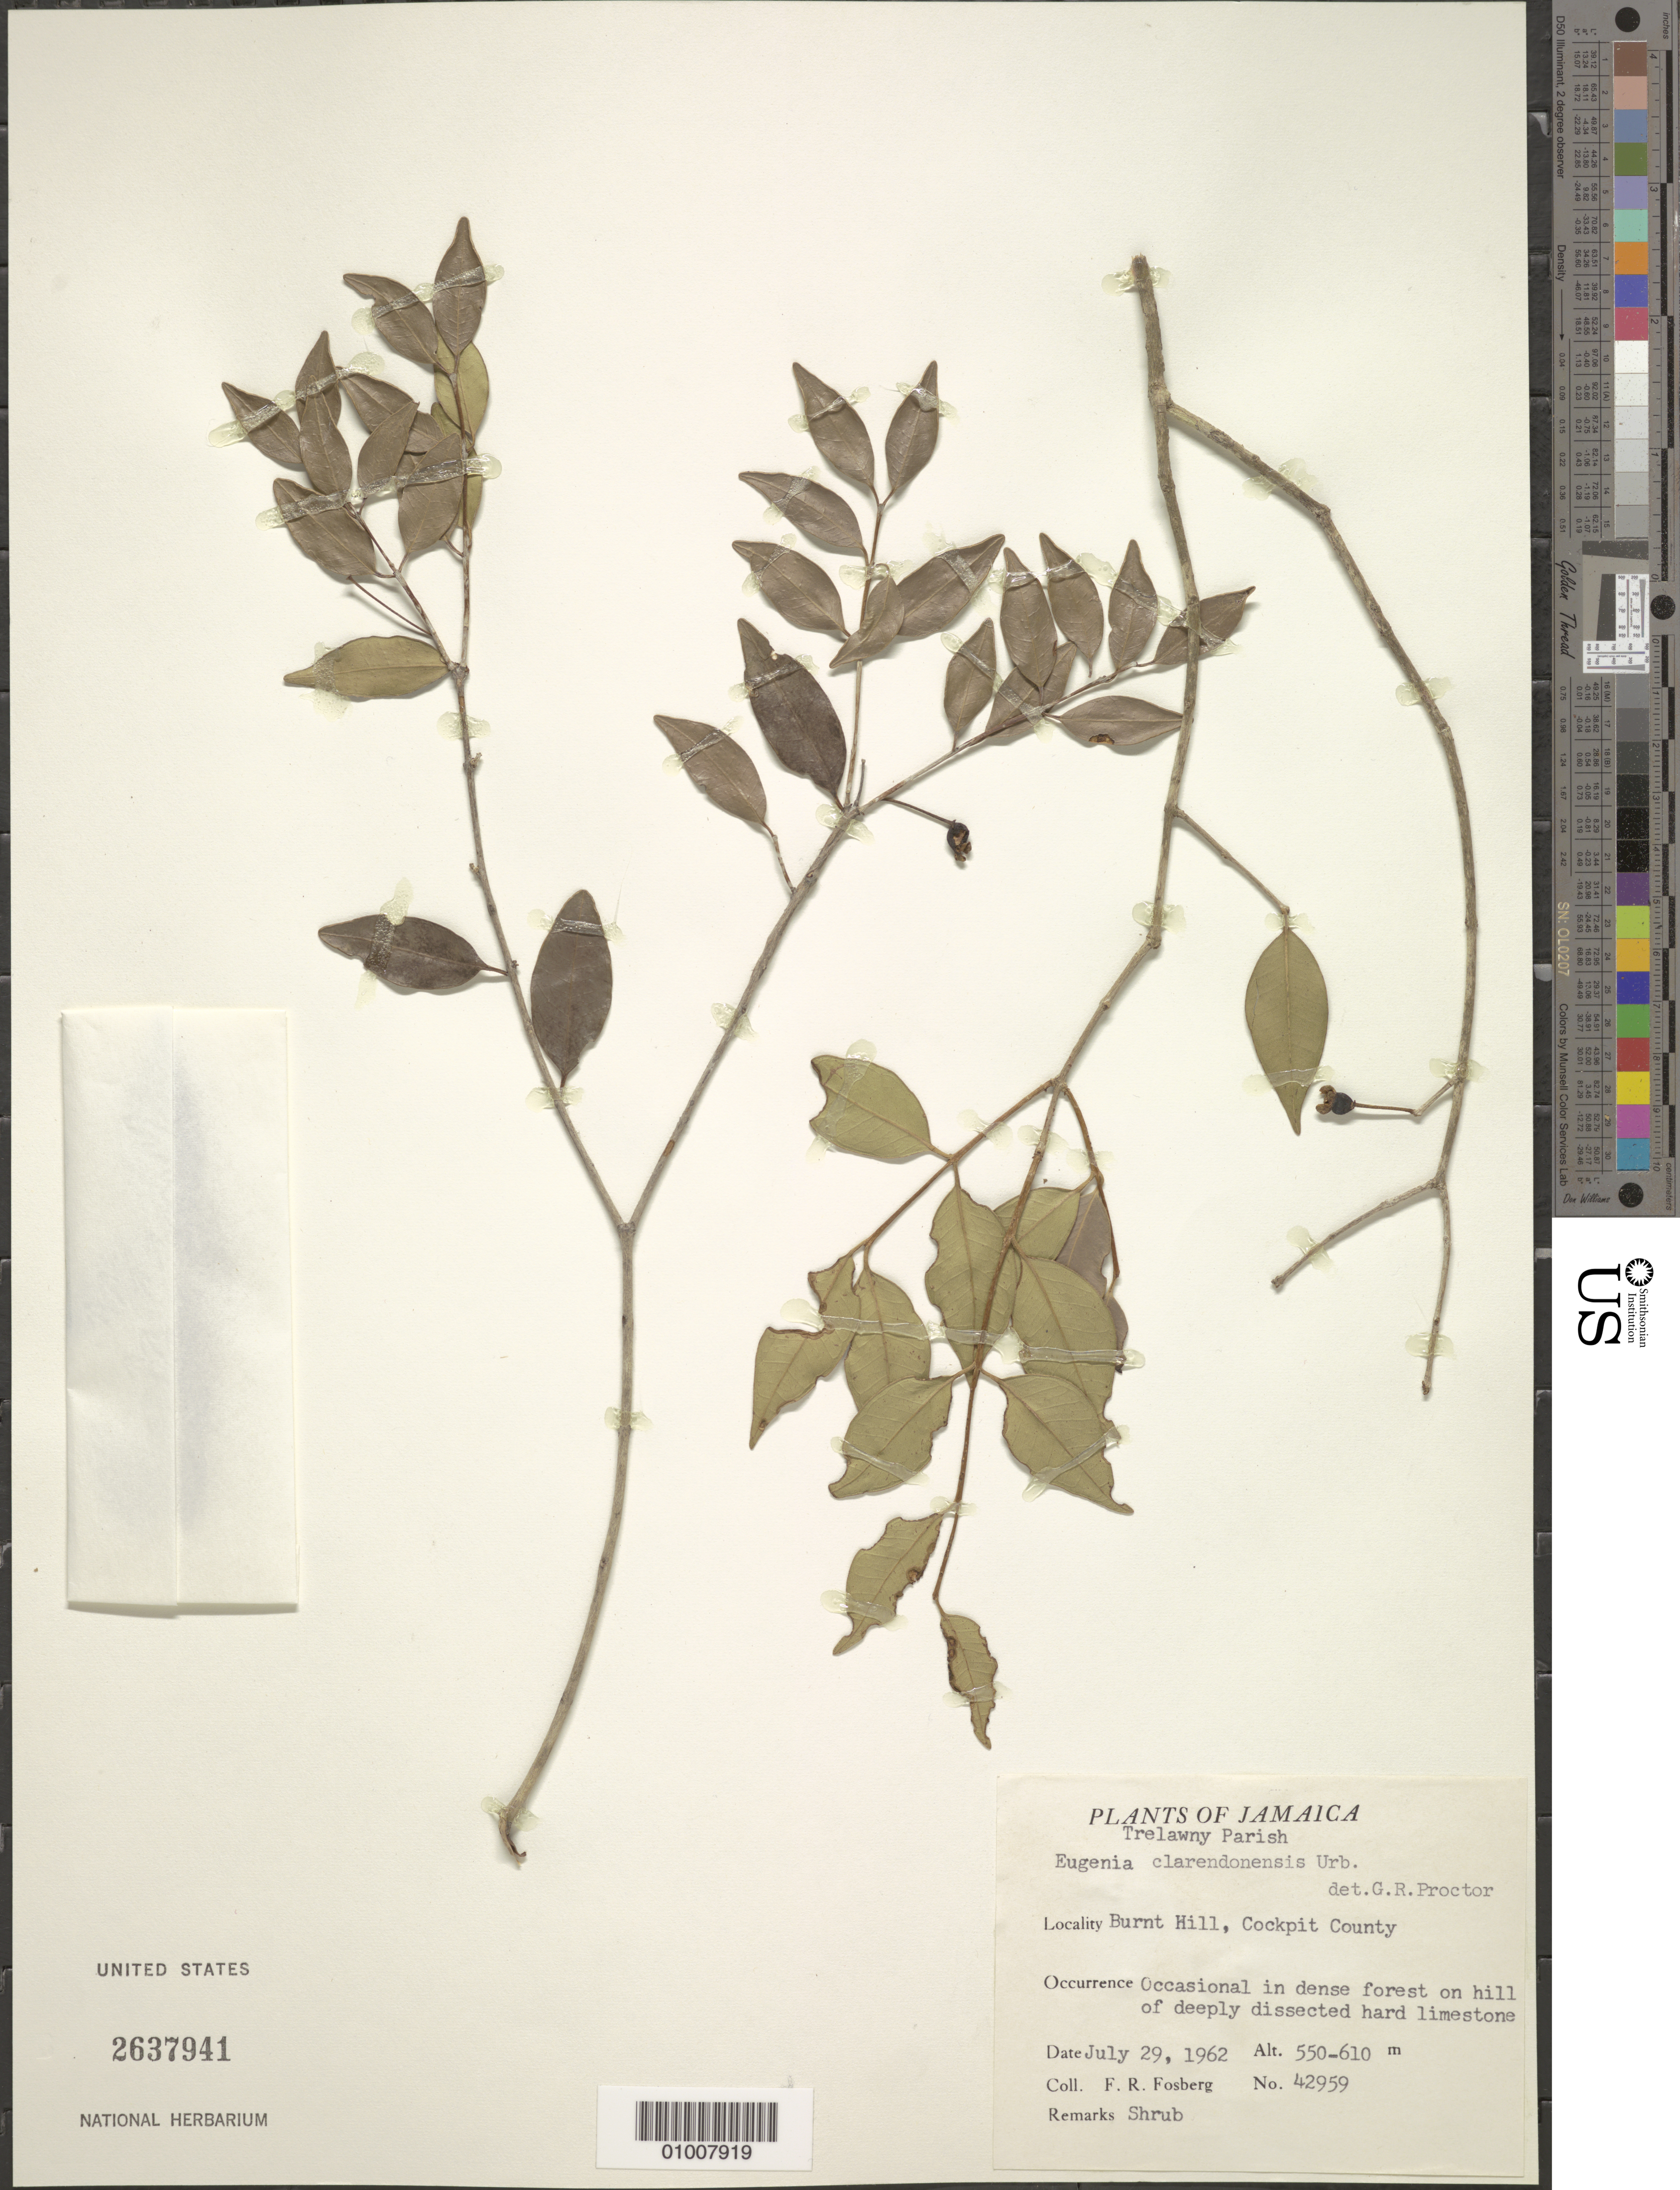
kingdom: Plantae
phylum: Tracheophyta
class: Magnoliopsida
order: Myrtales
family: Myrtaceae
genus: Eugenia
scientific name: Eugenia clarendonensis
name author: Urb.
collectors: F. R. Fosberg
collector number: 42959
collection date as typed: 29 Jul 1962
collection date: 1962-07-29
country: Jamaica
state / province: Trelawny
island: Jamaica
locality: Burnt Hill, Cockpit Country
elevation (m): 550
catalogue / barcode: US 2637941